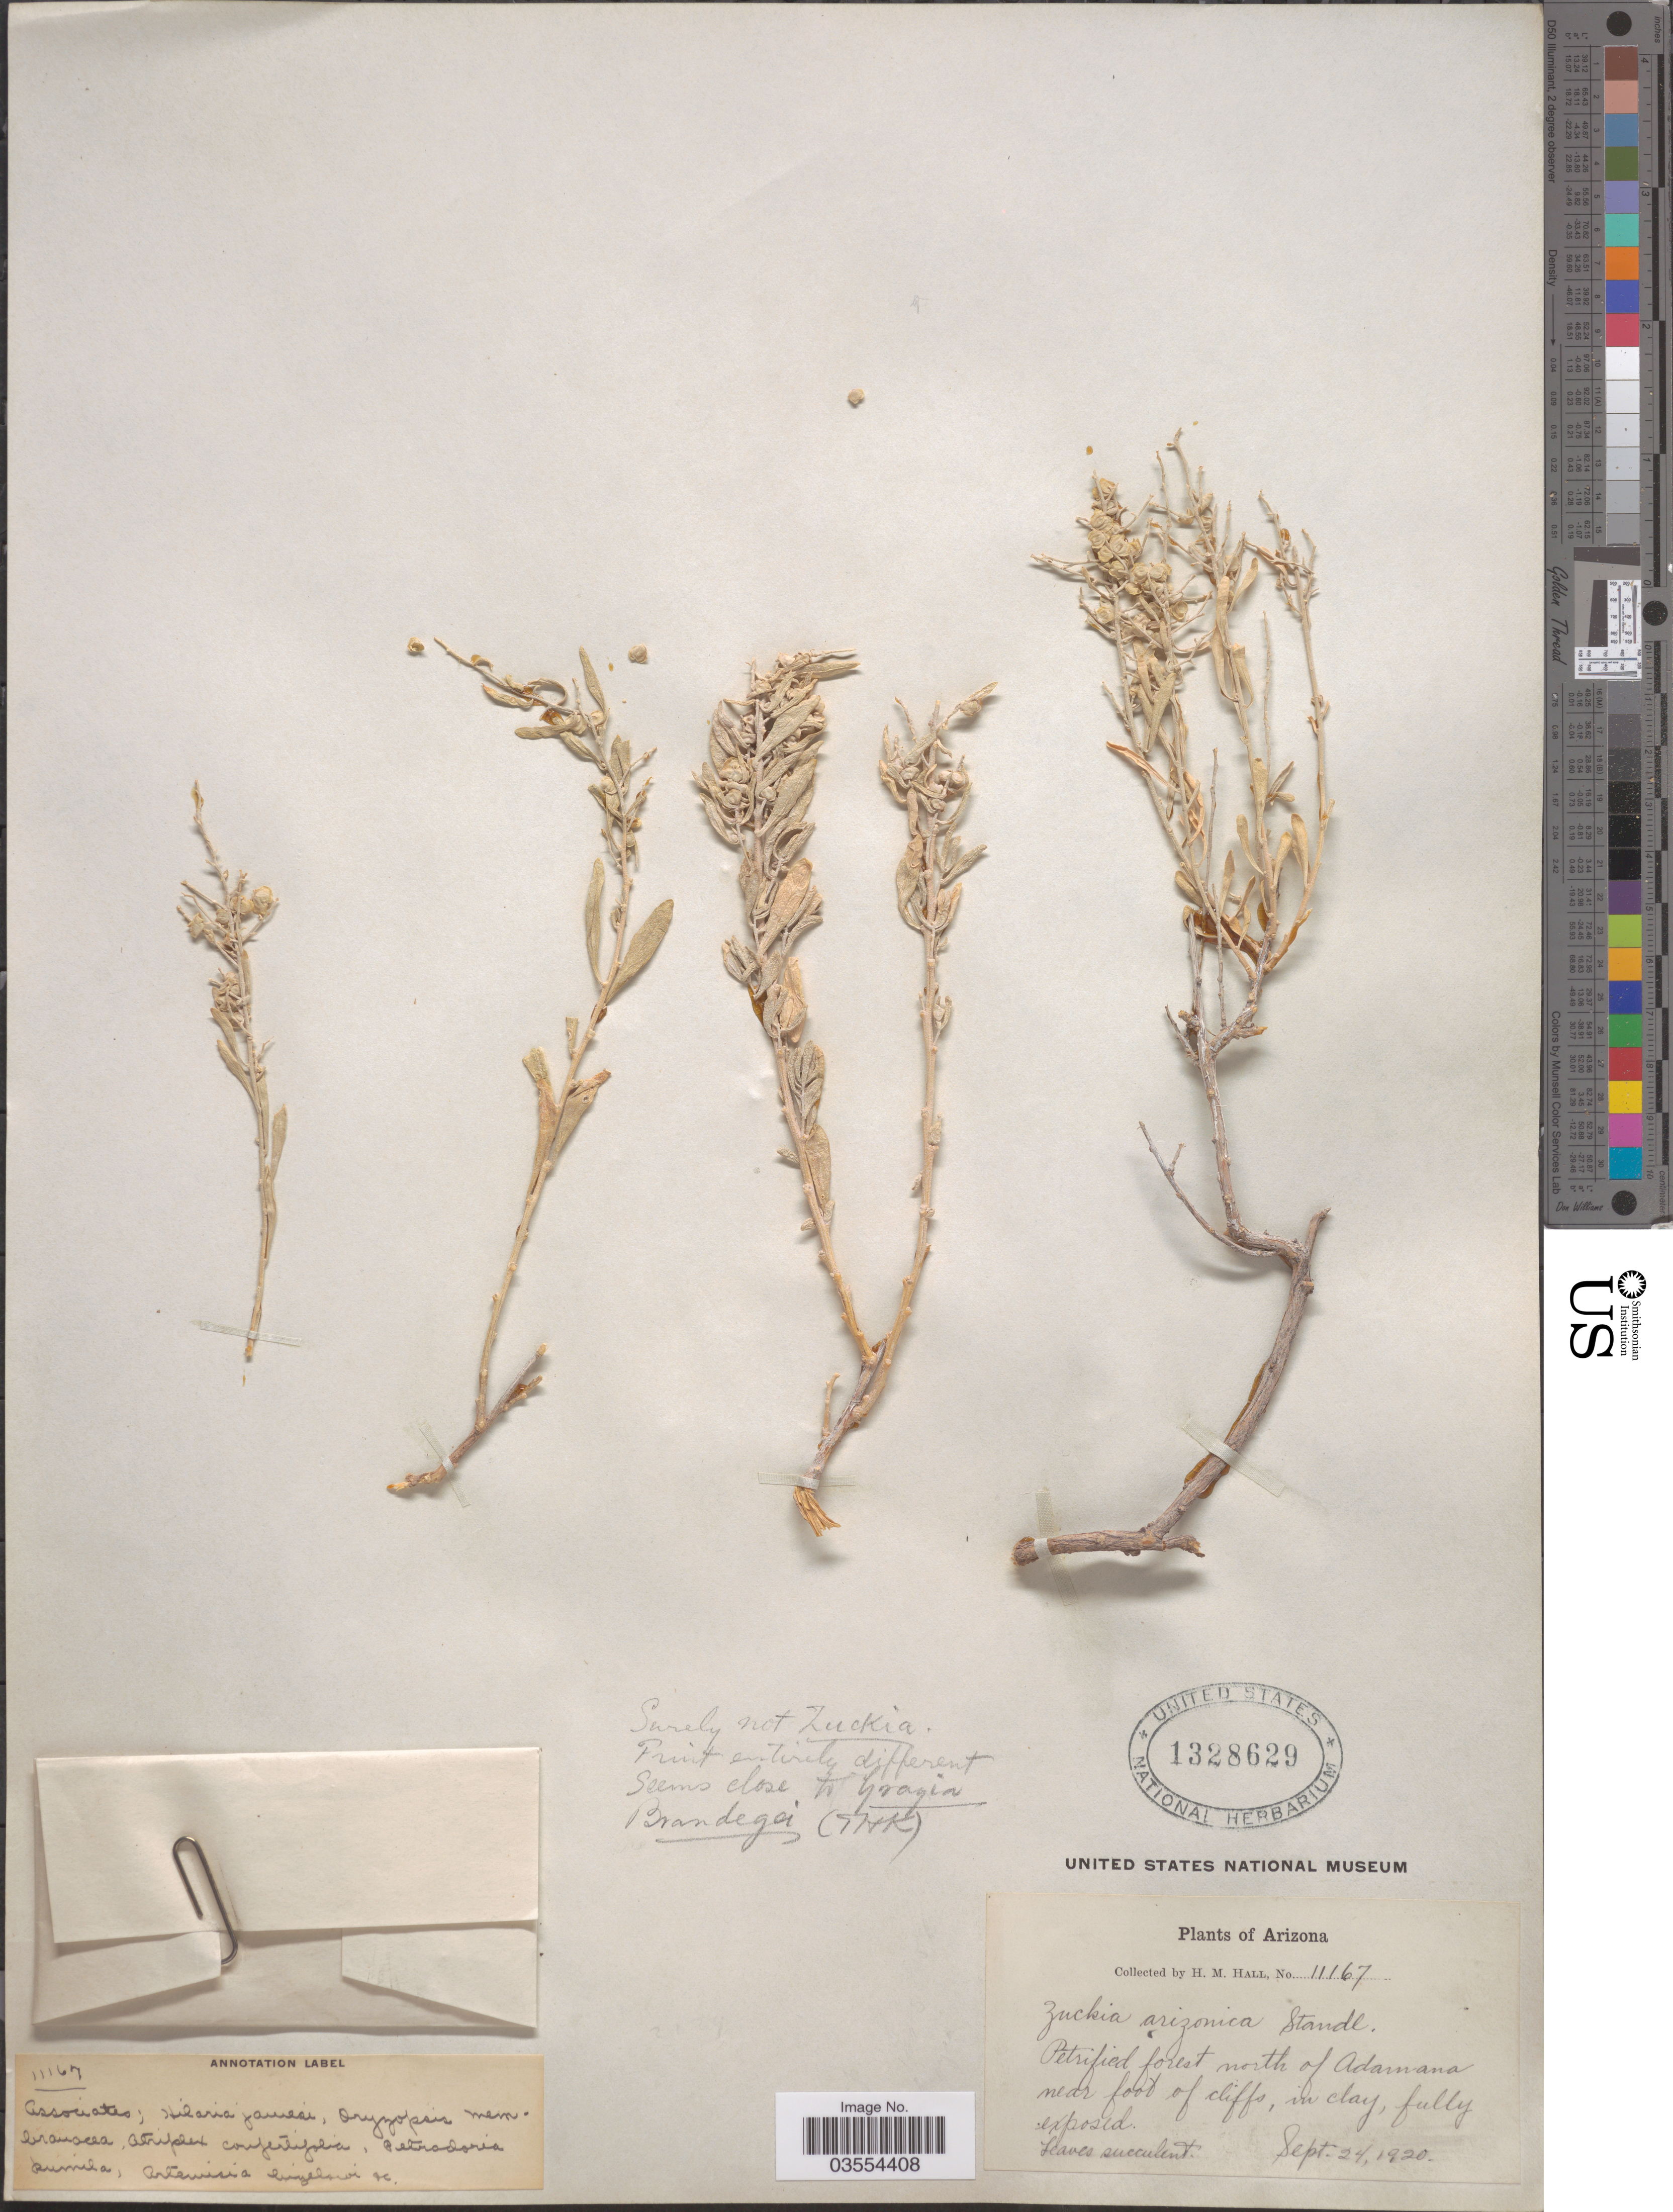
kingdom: Plantae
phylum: Tracheophyta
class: Magnoliopsida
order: Caryophyllales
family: Amaranthaceae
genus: Grayia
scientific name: Grayia brandegeei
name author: A. Gray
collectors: H. M. Hall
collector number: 11167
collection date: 1920-09-24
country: United States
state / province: Arizona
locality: Petrified forest north of Adamana near foot of cliffs.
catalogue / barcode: US 1328629